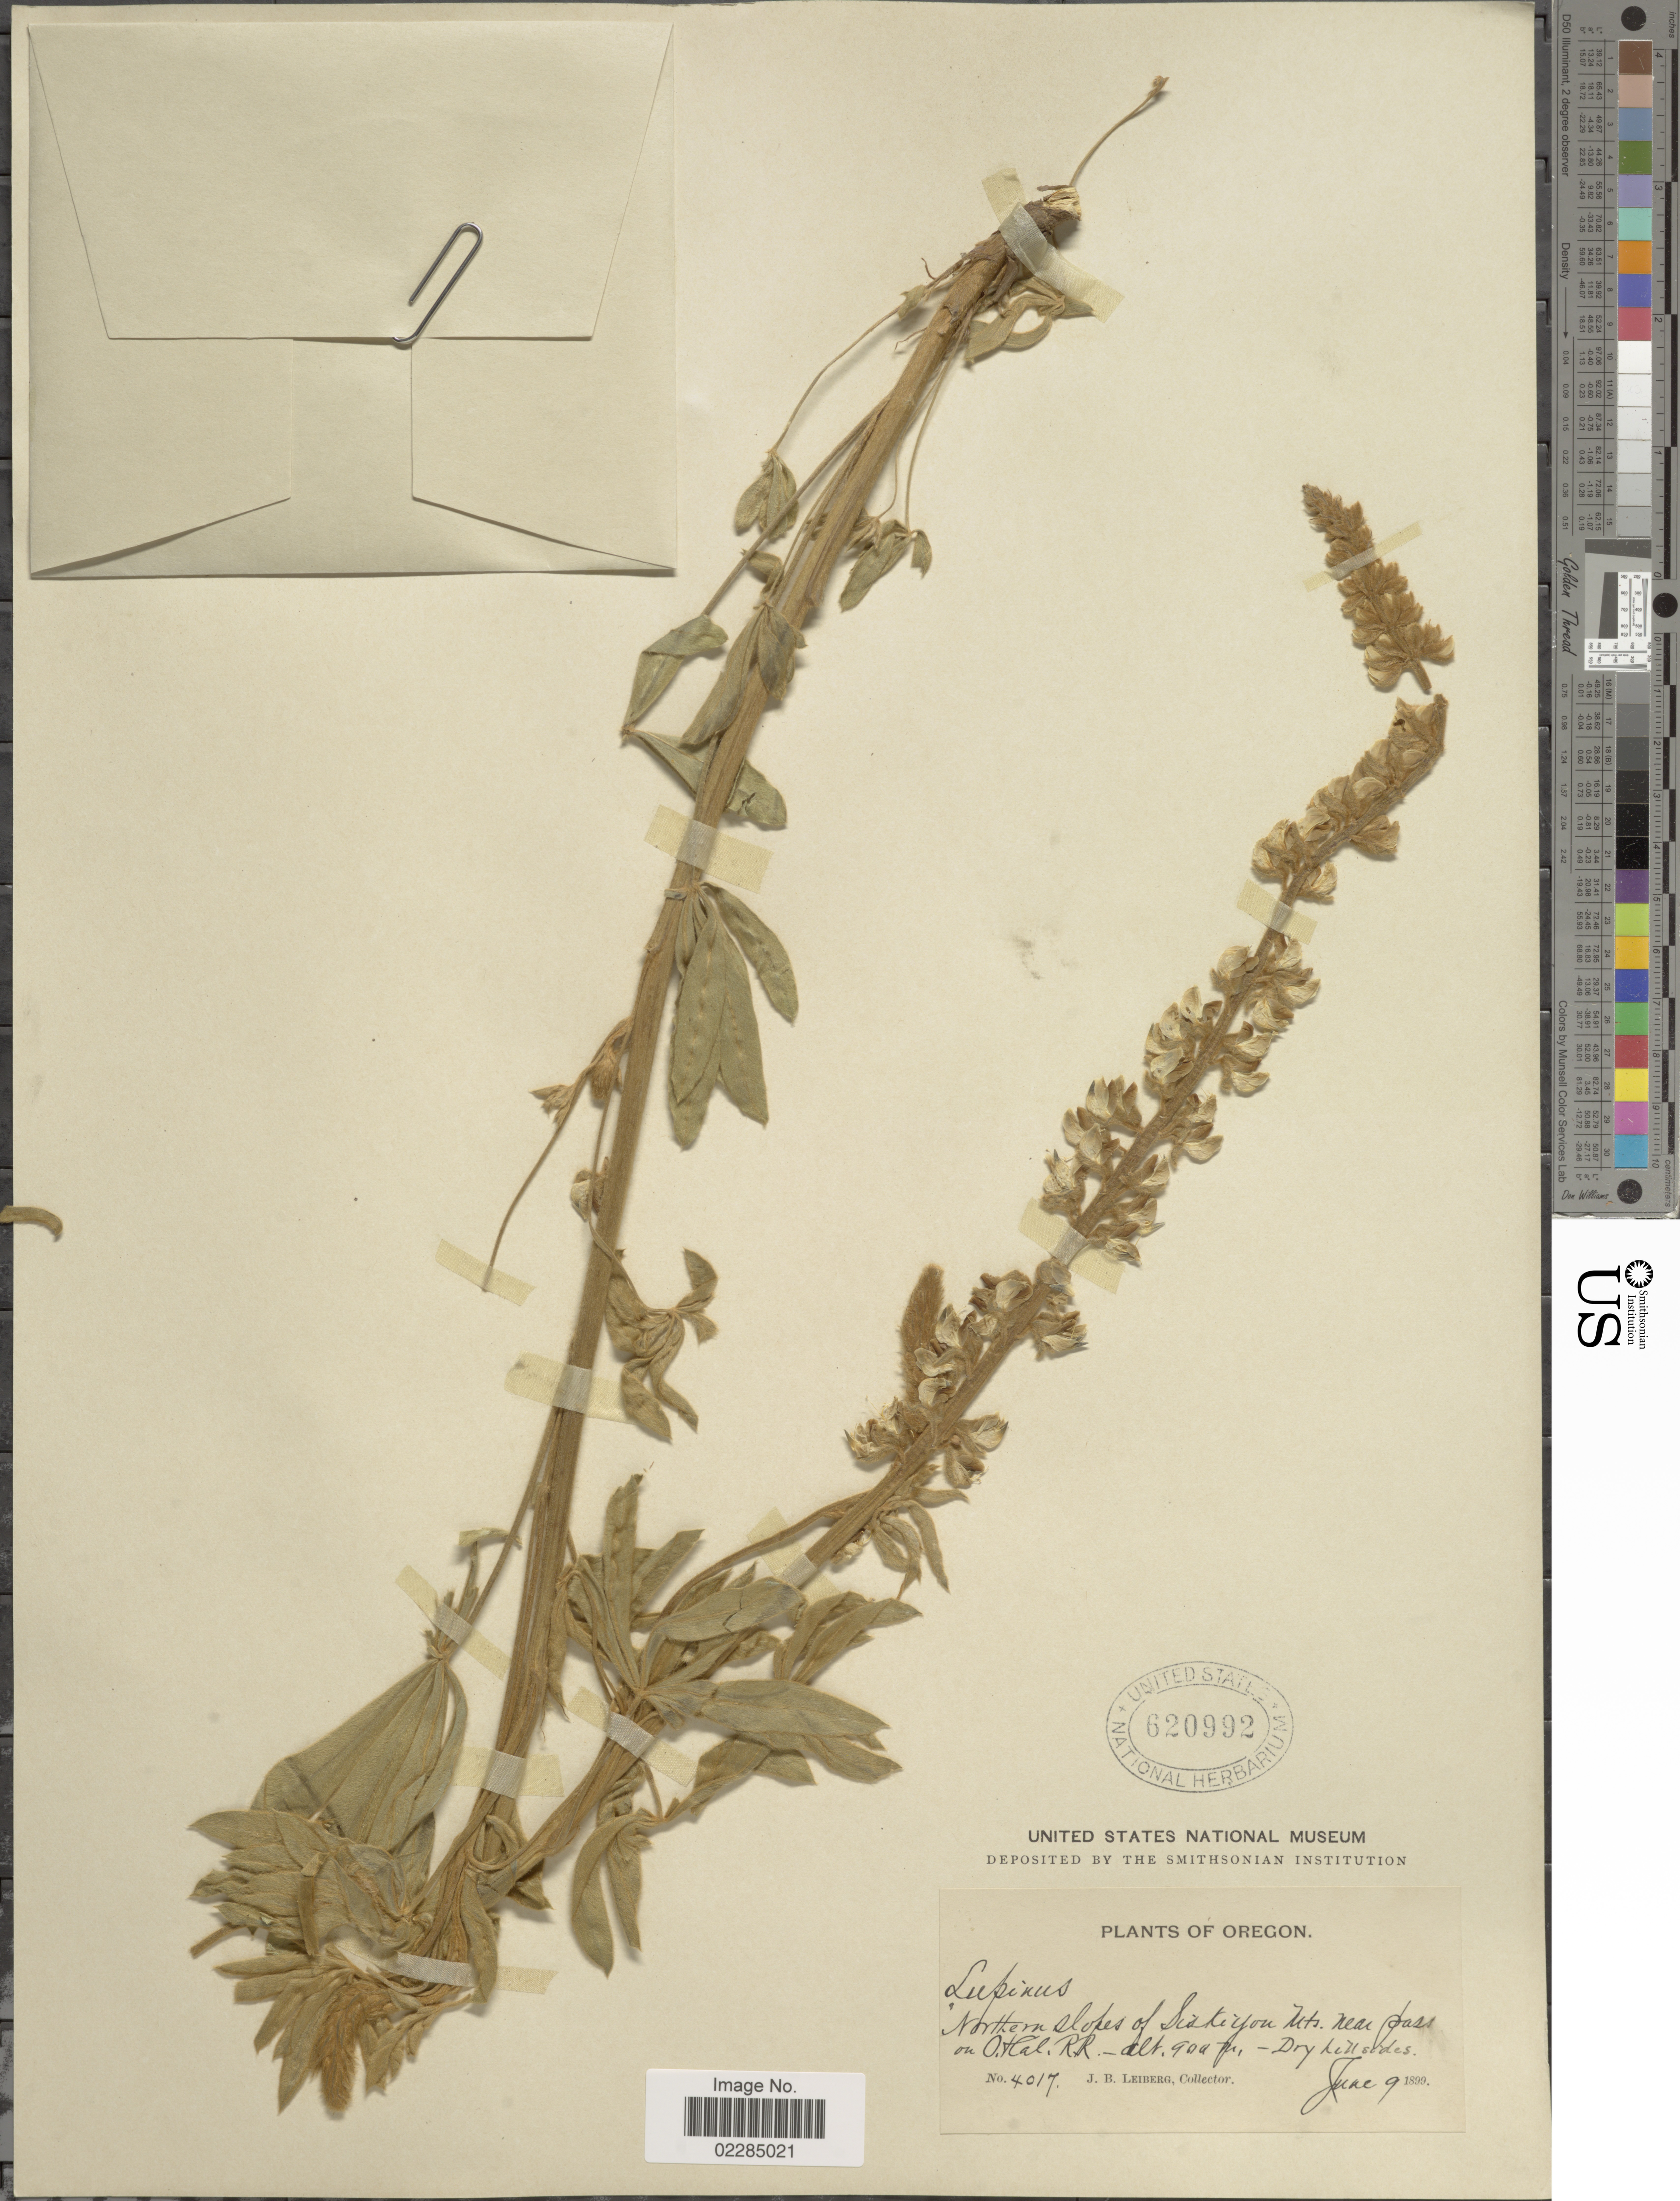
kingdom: Plantae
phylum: Tracheophyta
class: Magnoliopsida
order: Fabales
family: Fabaceae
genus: Lupinus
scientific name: Lupinus cyaneus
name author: Rydb.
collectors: J. B. Leiberg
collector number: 4017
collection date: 1899-06-09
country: United States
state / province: Oregon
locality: Northern slopes of Siskiyou Mts. near Pass on O. & Cal. R.R.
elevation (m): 274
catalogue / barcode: US 620992